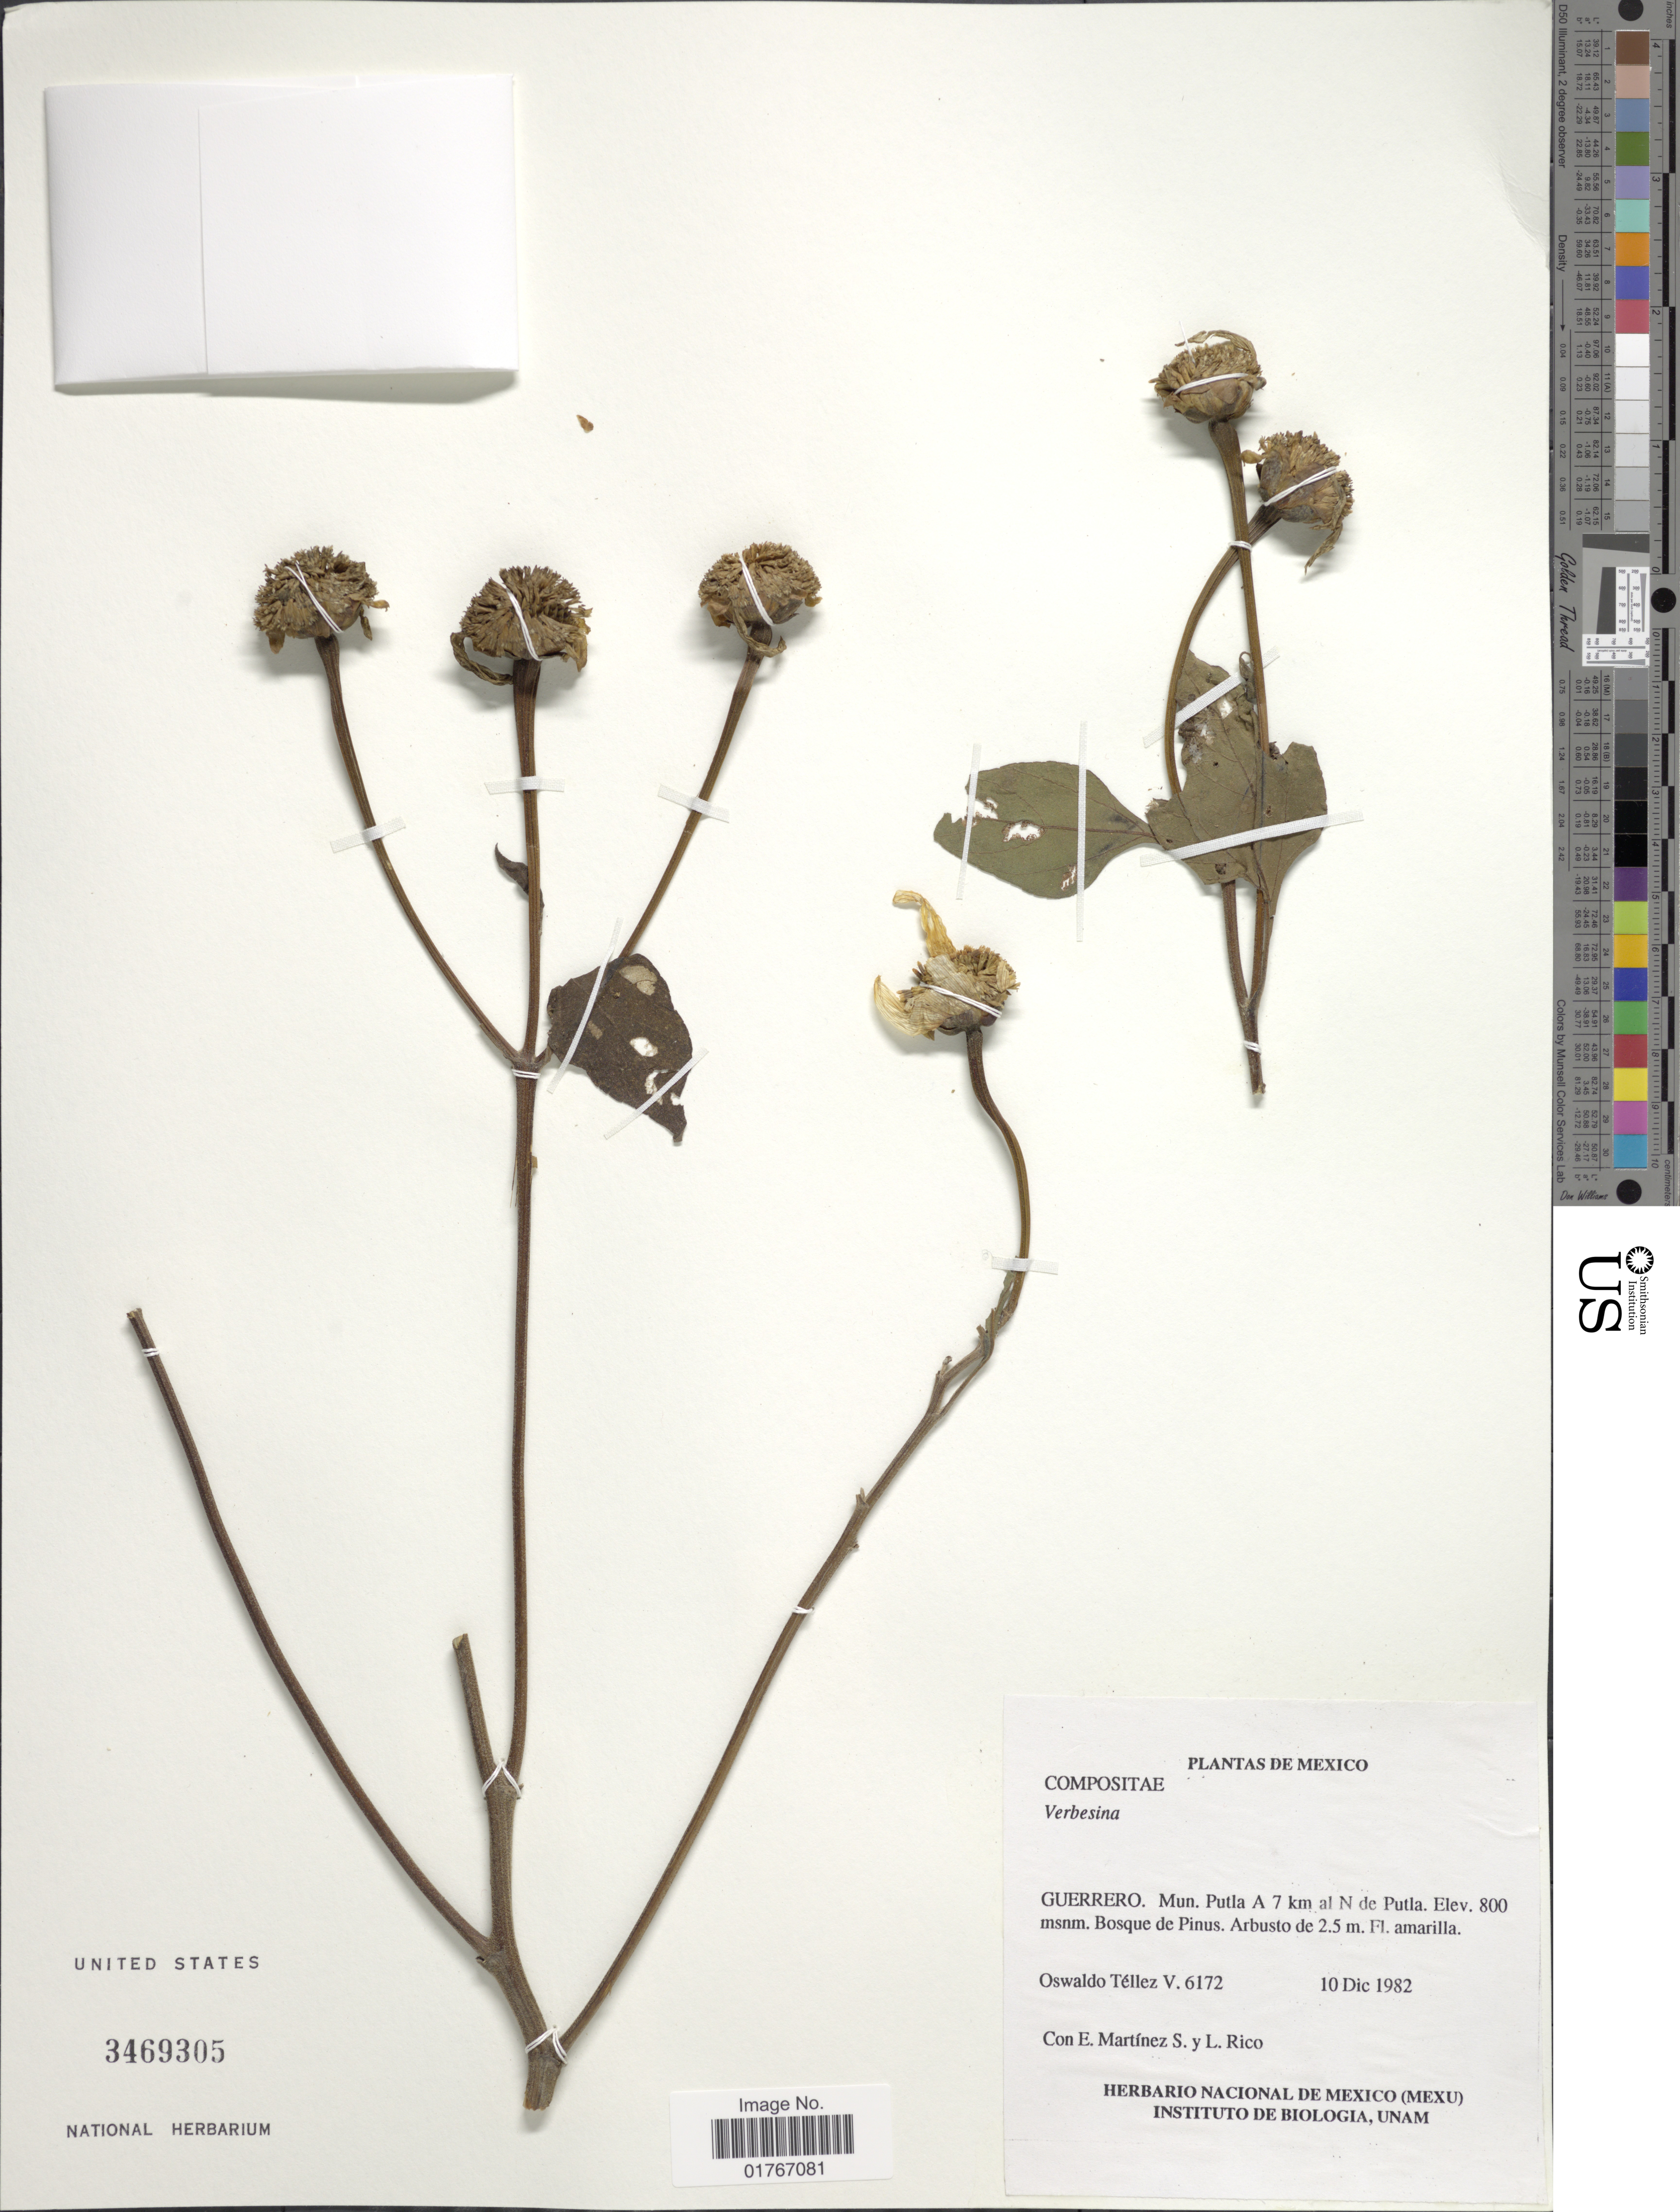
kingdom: Plantae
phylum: Tracheophyta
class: Magnoliopsida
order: Asterales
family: Asteraceae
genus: Tithonia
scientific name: Tithonia sp.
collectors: O. Téllez V., E. M. Martínez S. & L. Rico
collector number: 6172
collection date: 1982-12-10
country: Mexico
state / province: Guerrero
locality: Mun. Putla A 7 km al N de Putla. Bosque de Pinus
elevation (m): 800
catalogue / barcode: US 3469305